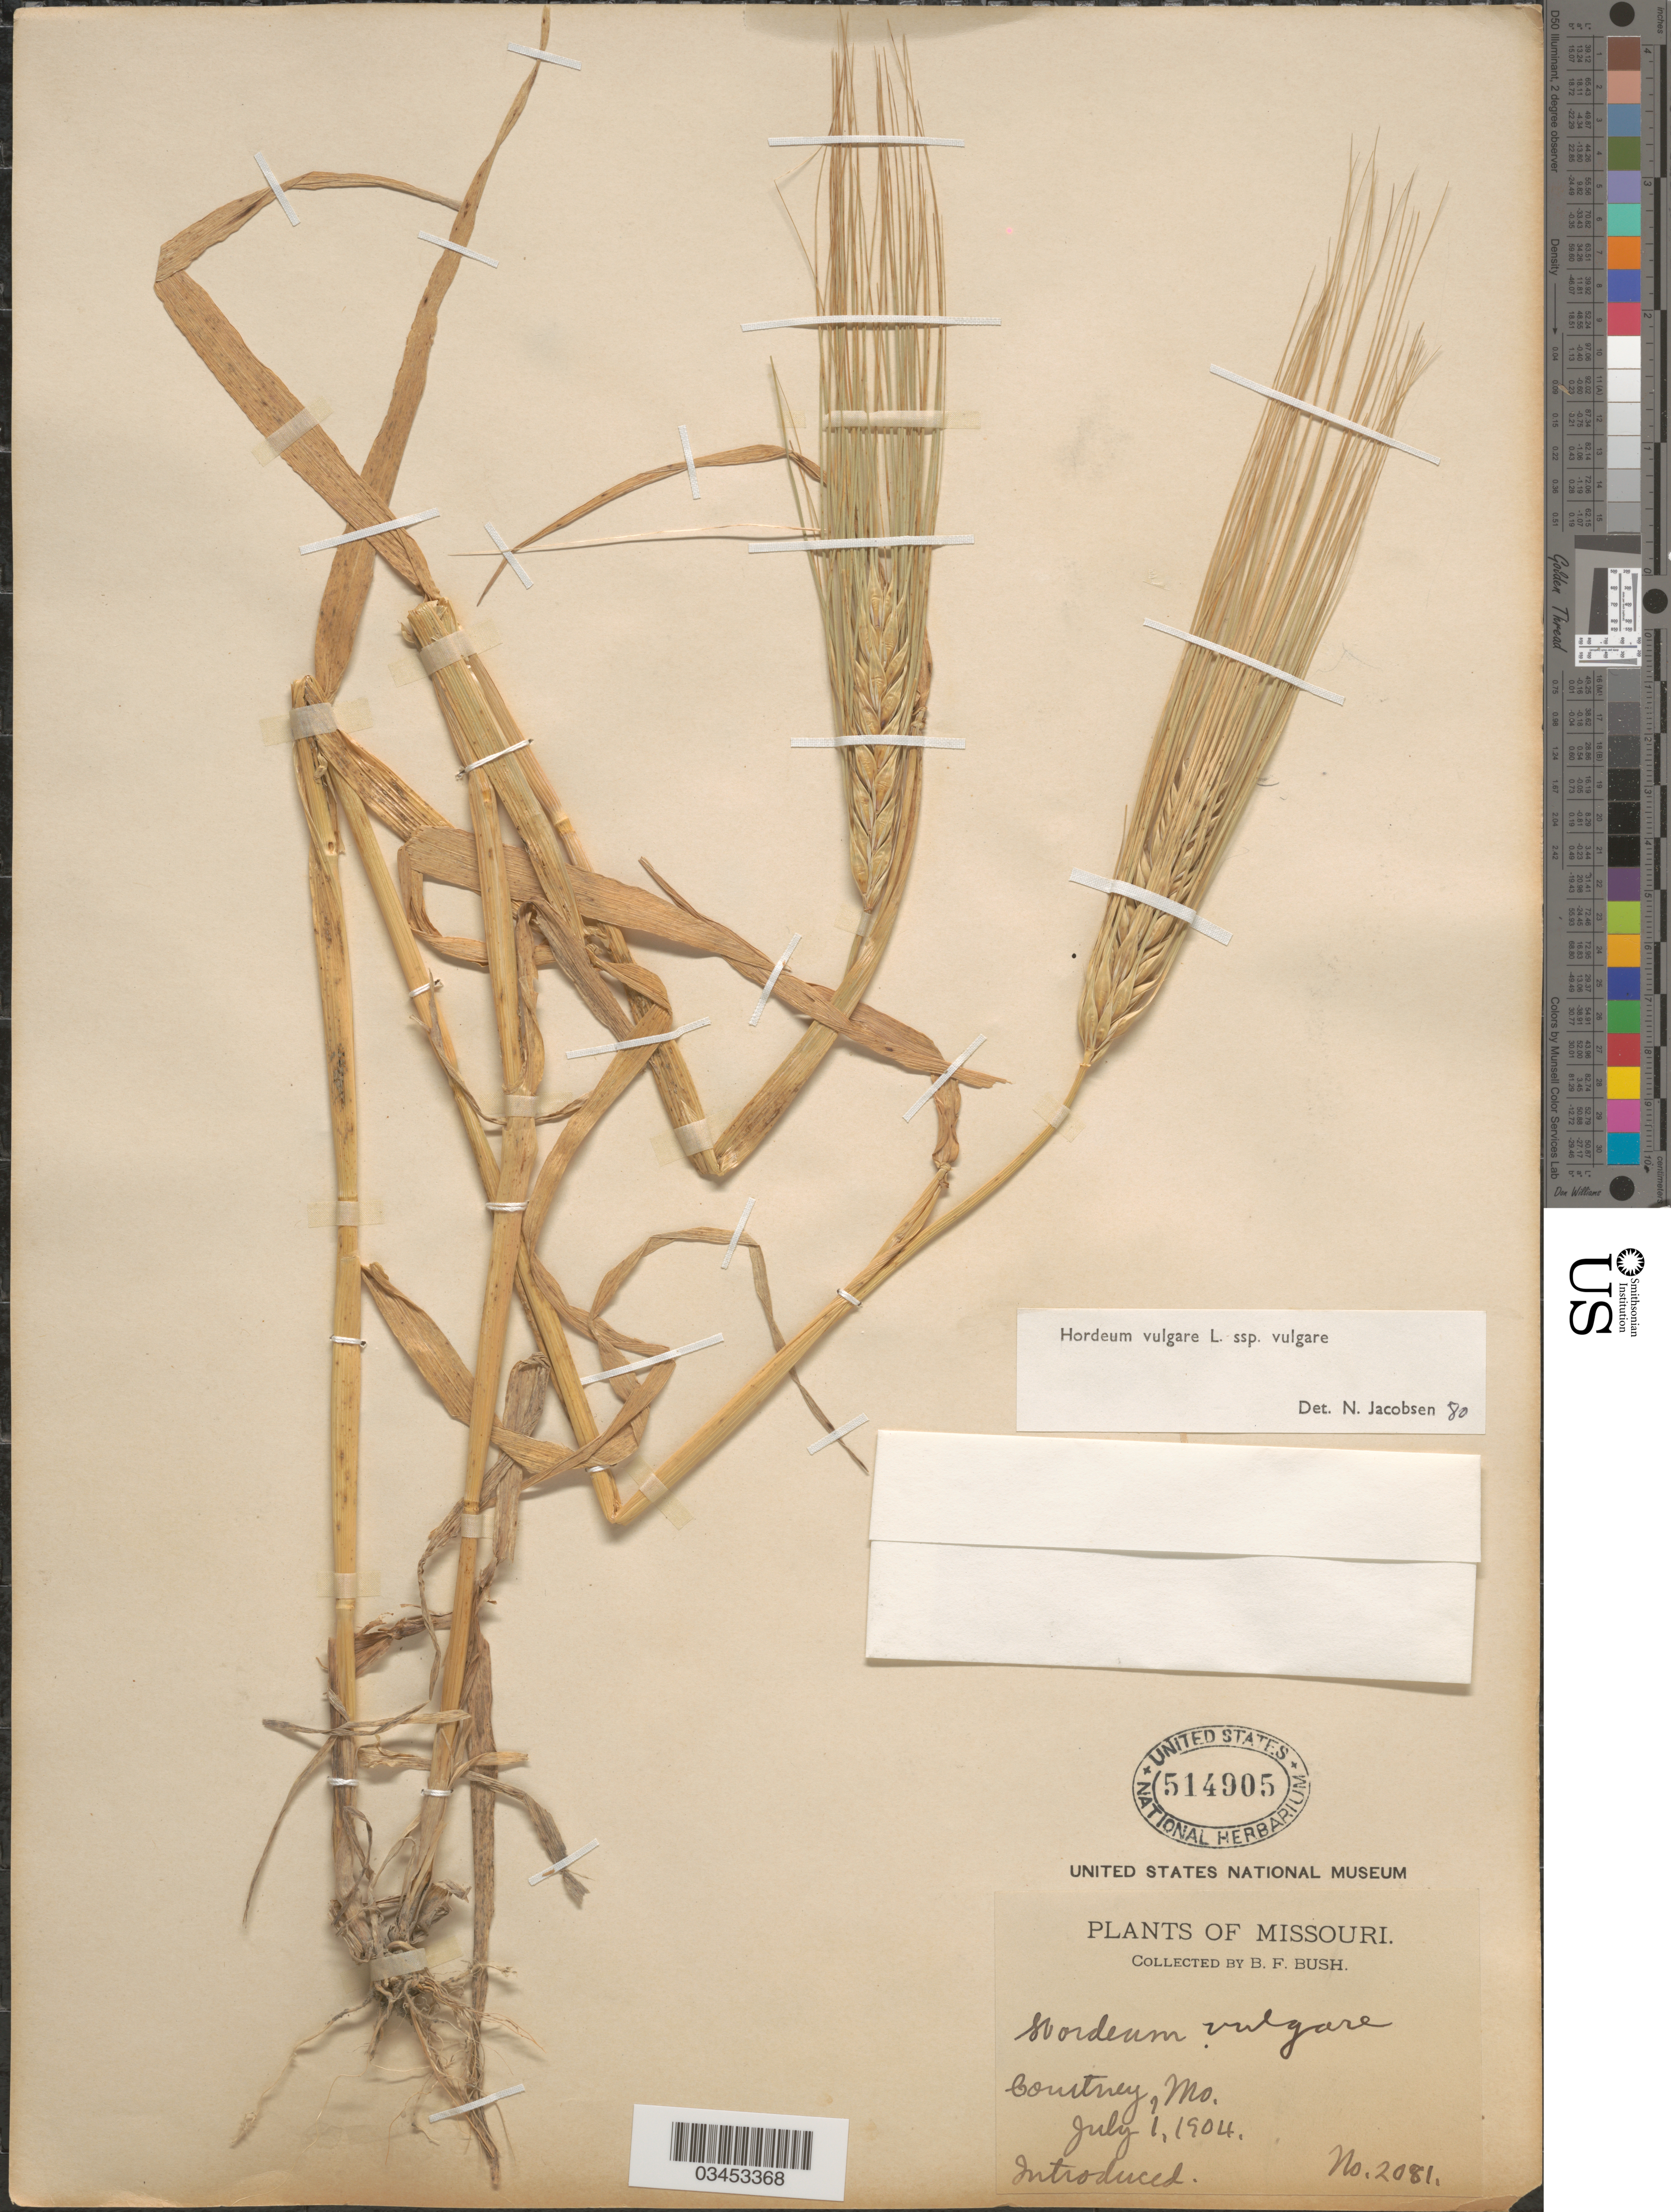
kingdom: Plantae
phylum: Tracheophyta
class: Liliopsida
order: Poales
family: Poaceae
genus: Hordeum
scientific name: Hordeum vulgare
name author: L.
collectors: B. F. Bush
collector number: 2081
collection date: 1904-07-01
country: United States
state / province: Missouri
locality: Courtney.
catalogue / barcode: US 514905